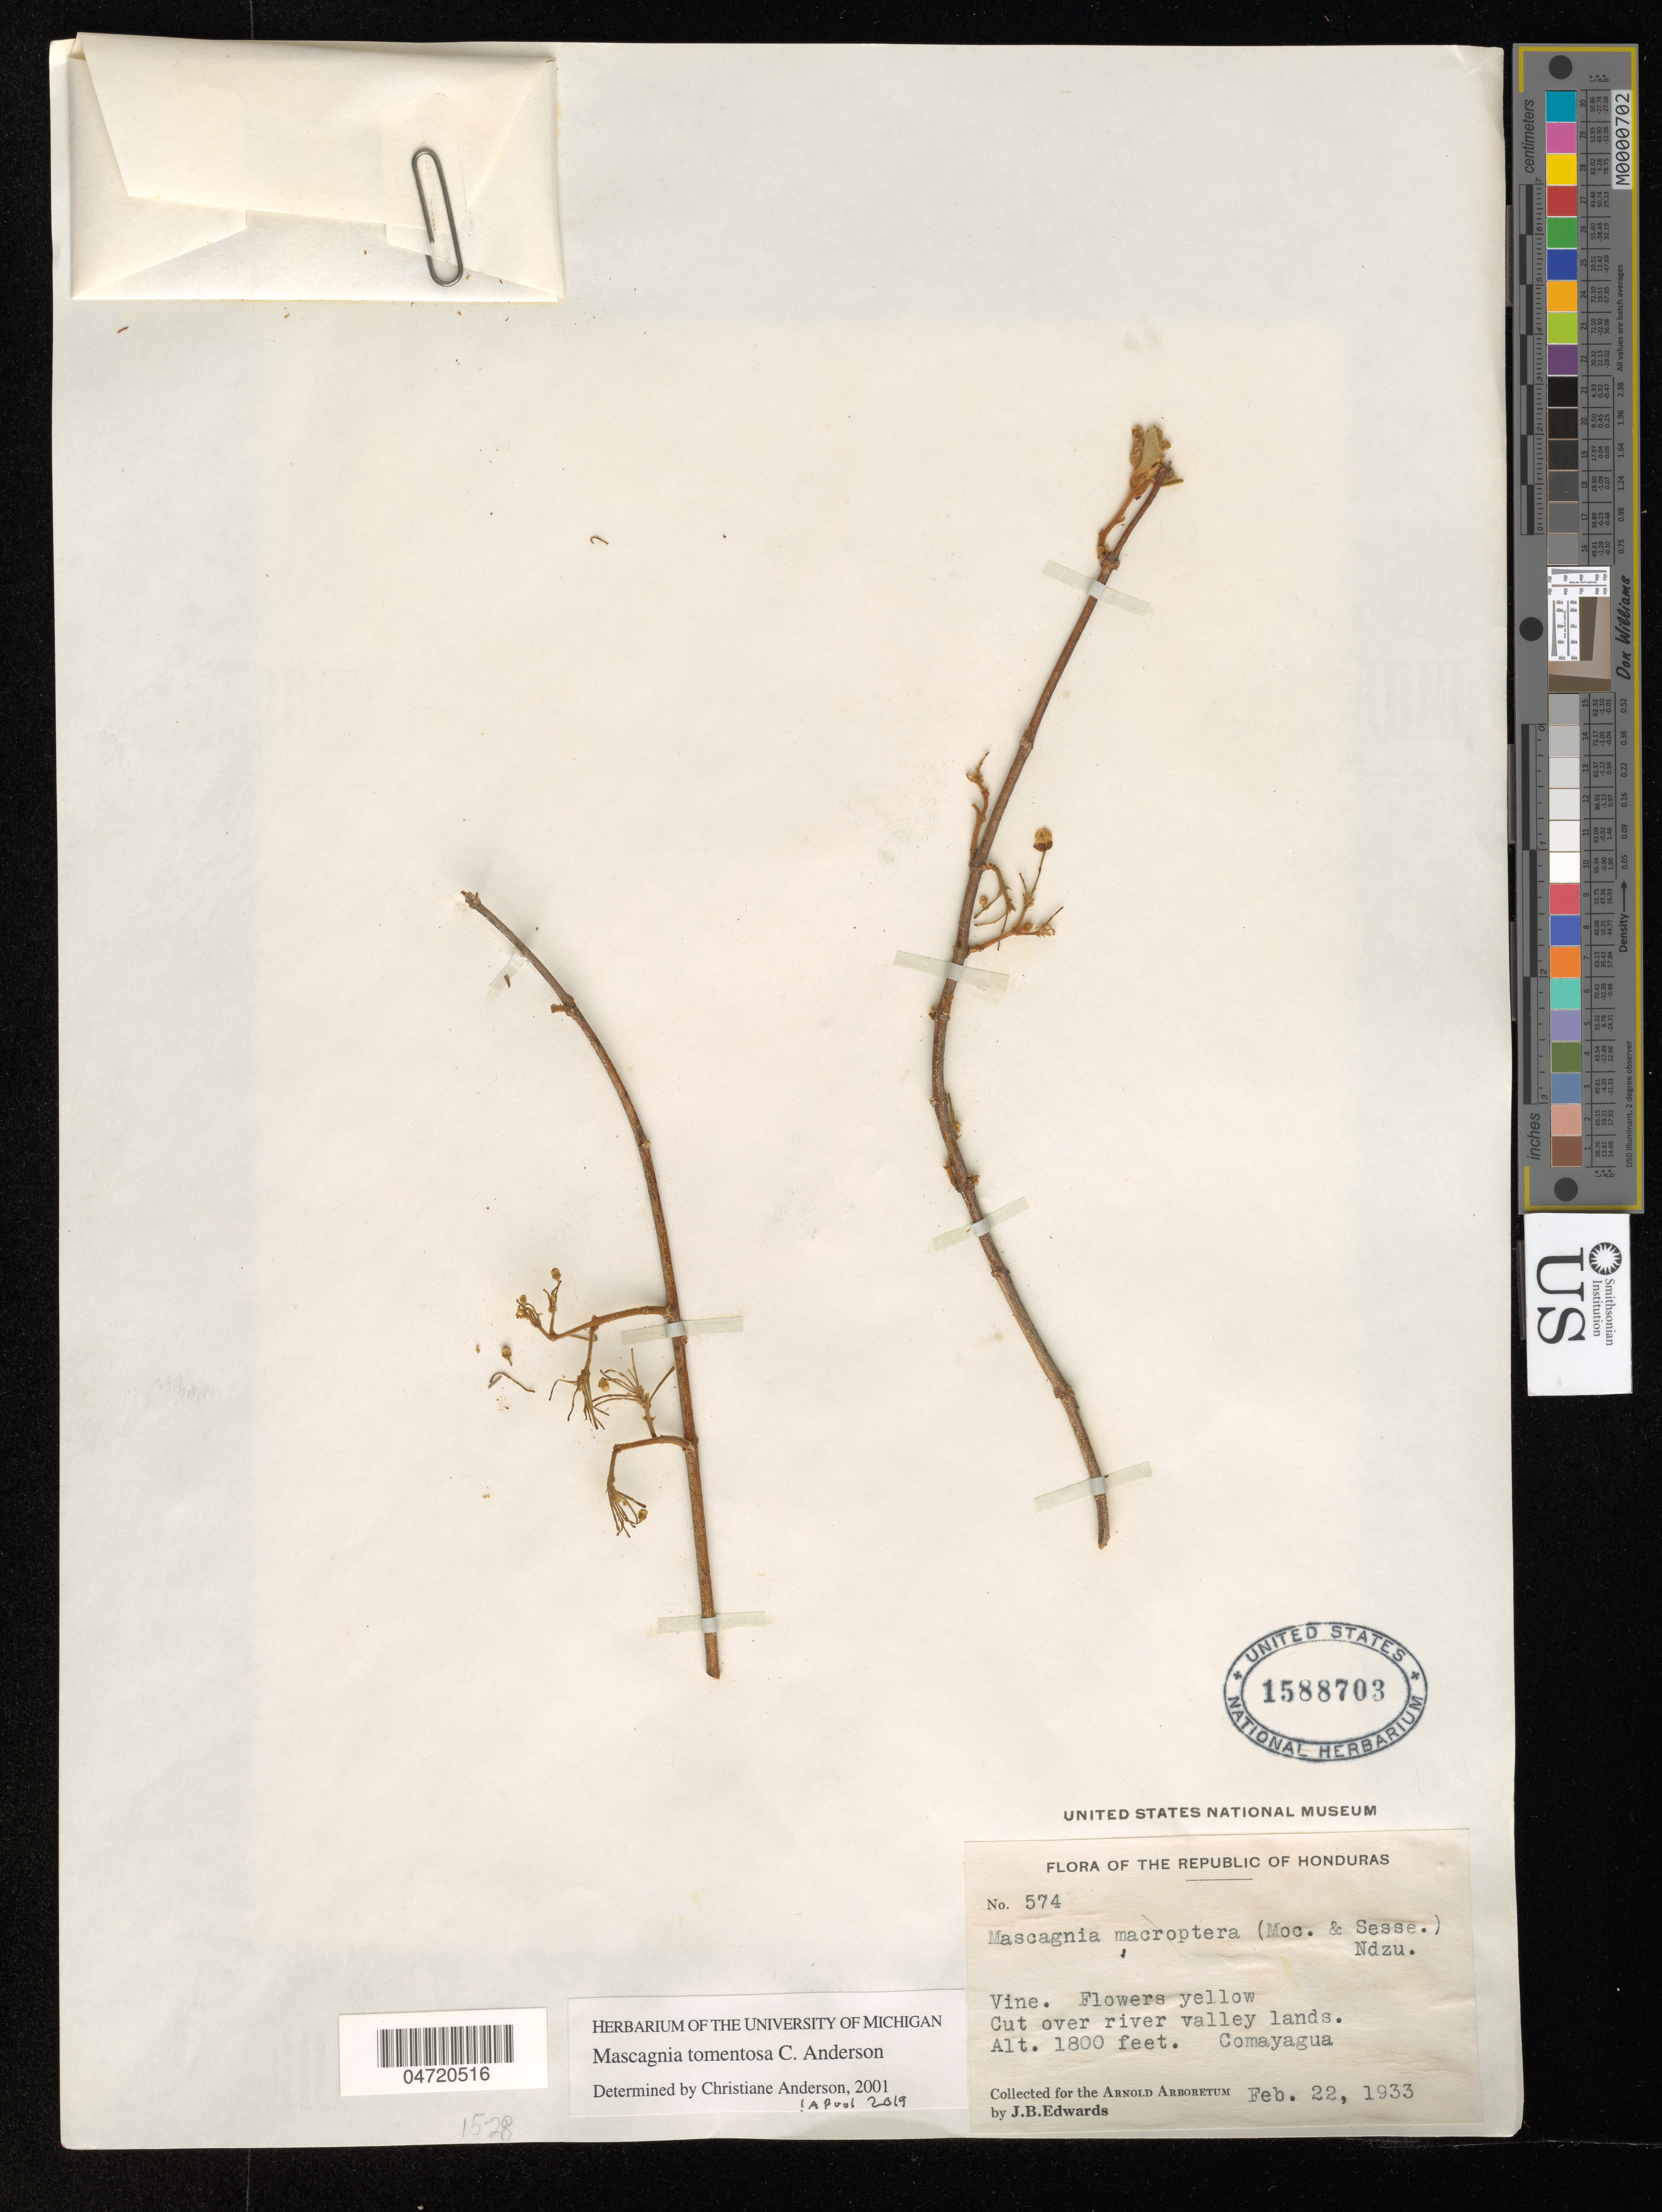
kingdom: Plantae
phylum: Tracheophyta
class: Magnoliopsida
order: Malpighiales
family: Malpighiaceae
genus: Mascagnia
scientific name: Mascagnia tomentosa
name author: C.E. Anderson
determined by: Pool, A., (MO), Missouri Botanical Garden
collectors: J. B. Edwards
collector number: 574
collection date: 1933-02-22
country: Honduras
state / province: Comayagua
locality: Cut over river valley lands.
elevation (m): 549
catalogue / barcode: US 1588703